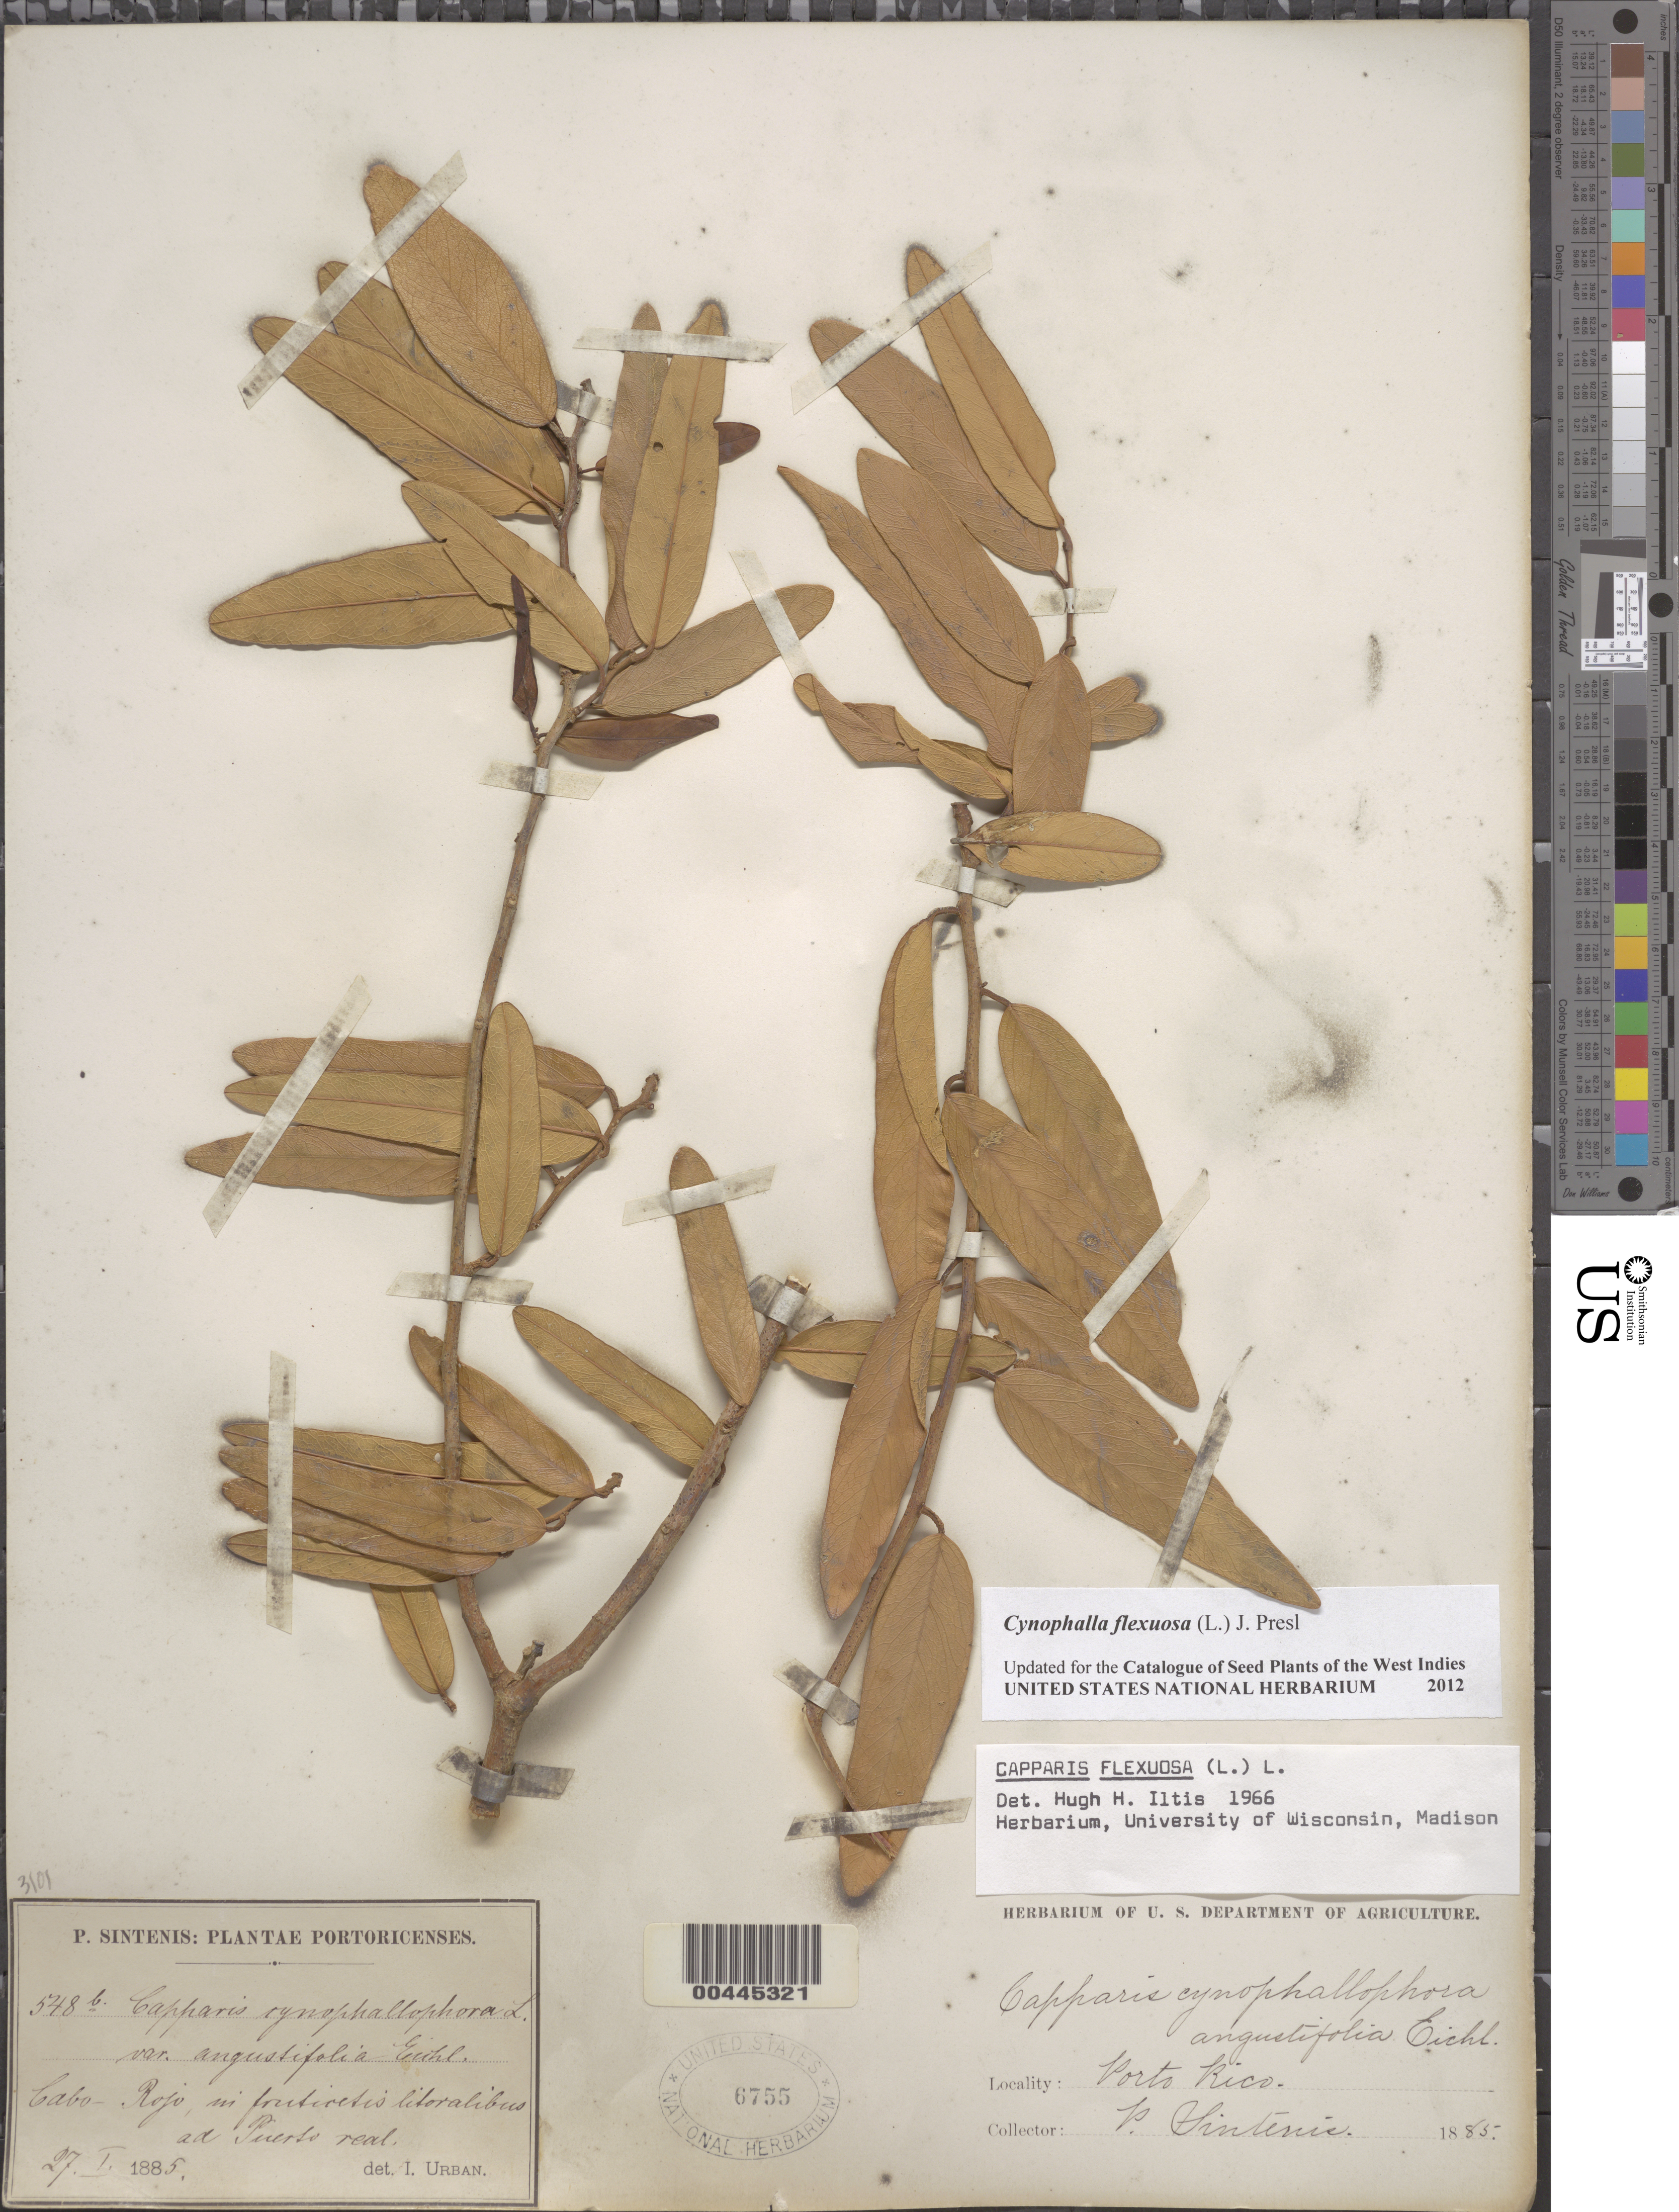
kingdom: Plantae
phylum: Tracheophyta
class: Magnoliopsida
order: Brassicales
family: Capparaceae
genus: Capparis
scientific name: Capparis flexuosa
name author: (L.) L.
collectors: P. Sintenis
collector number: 548 b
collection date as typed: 27 Jan 1885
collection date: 1885-01-27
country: Puerto Rico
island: Greater Antilles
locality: Cabo Rojo. In fruticebis litoralibus ad Puerto Real.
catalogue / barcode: US 6755